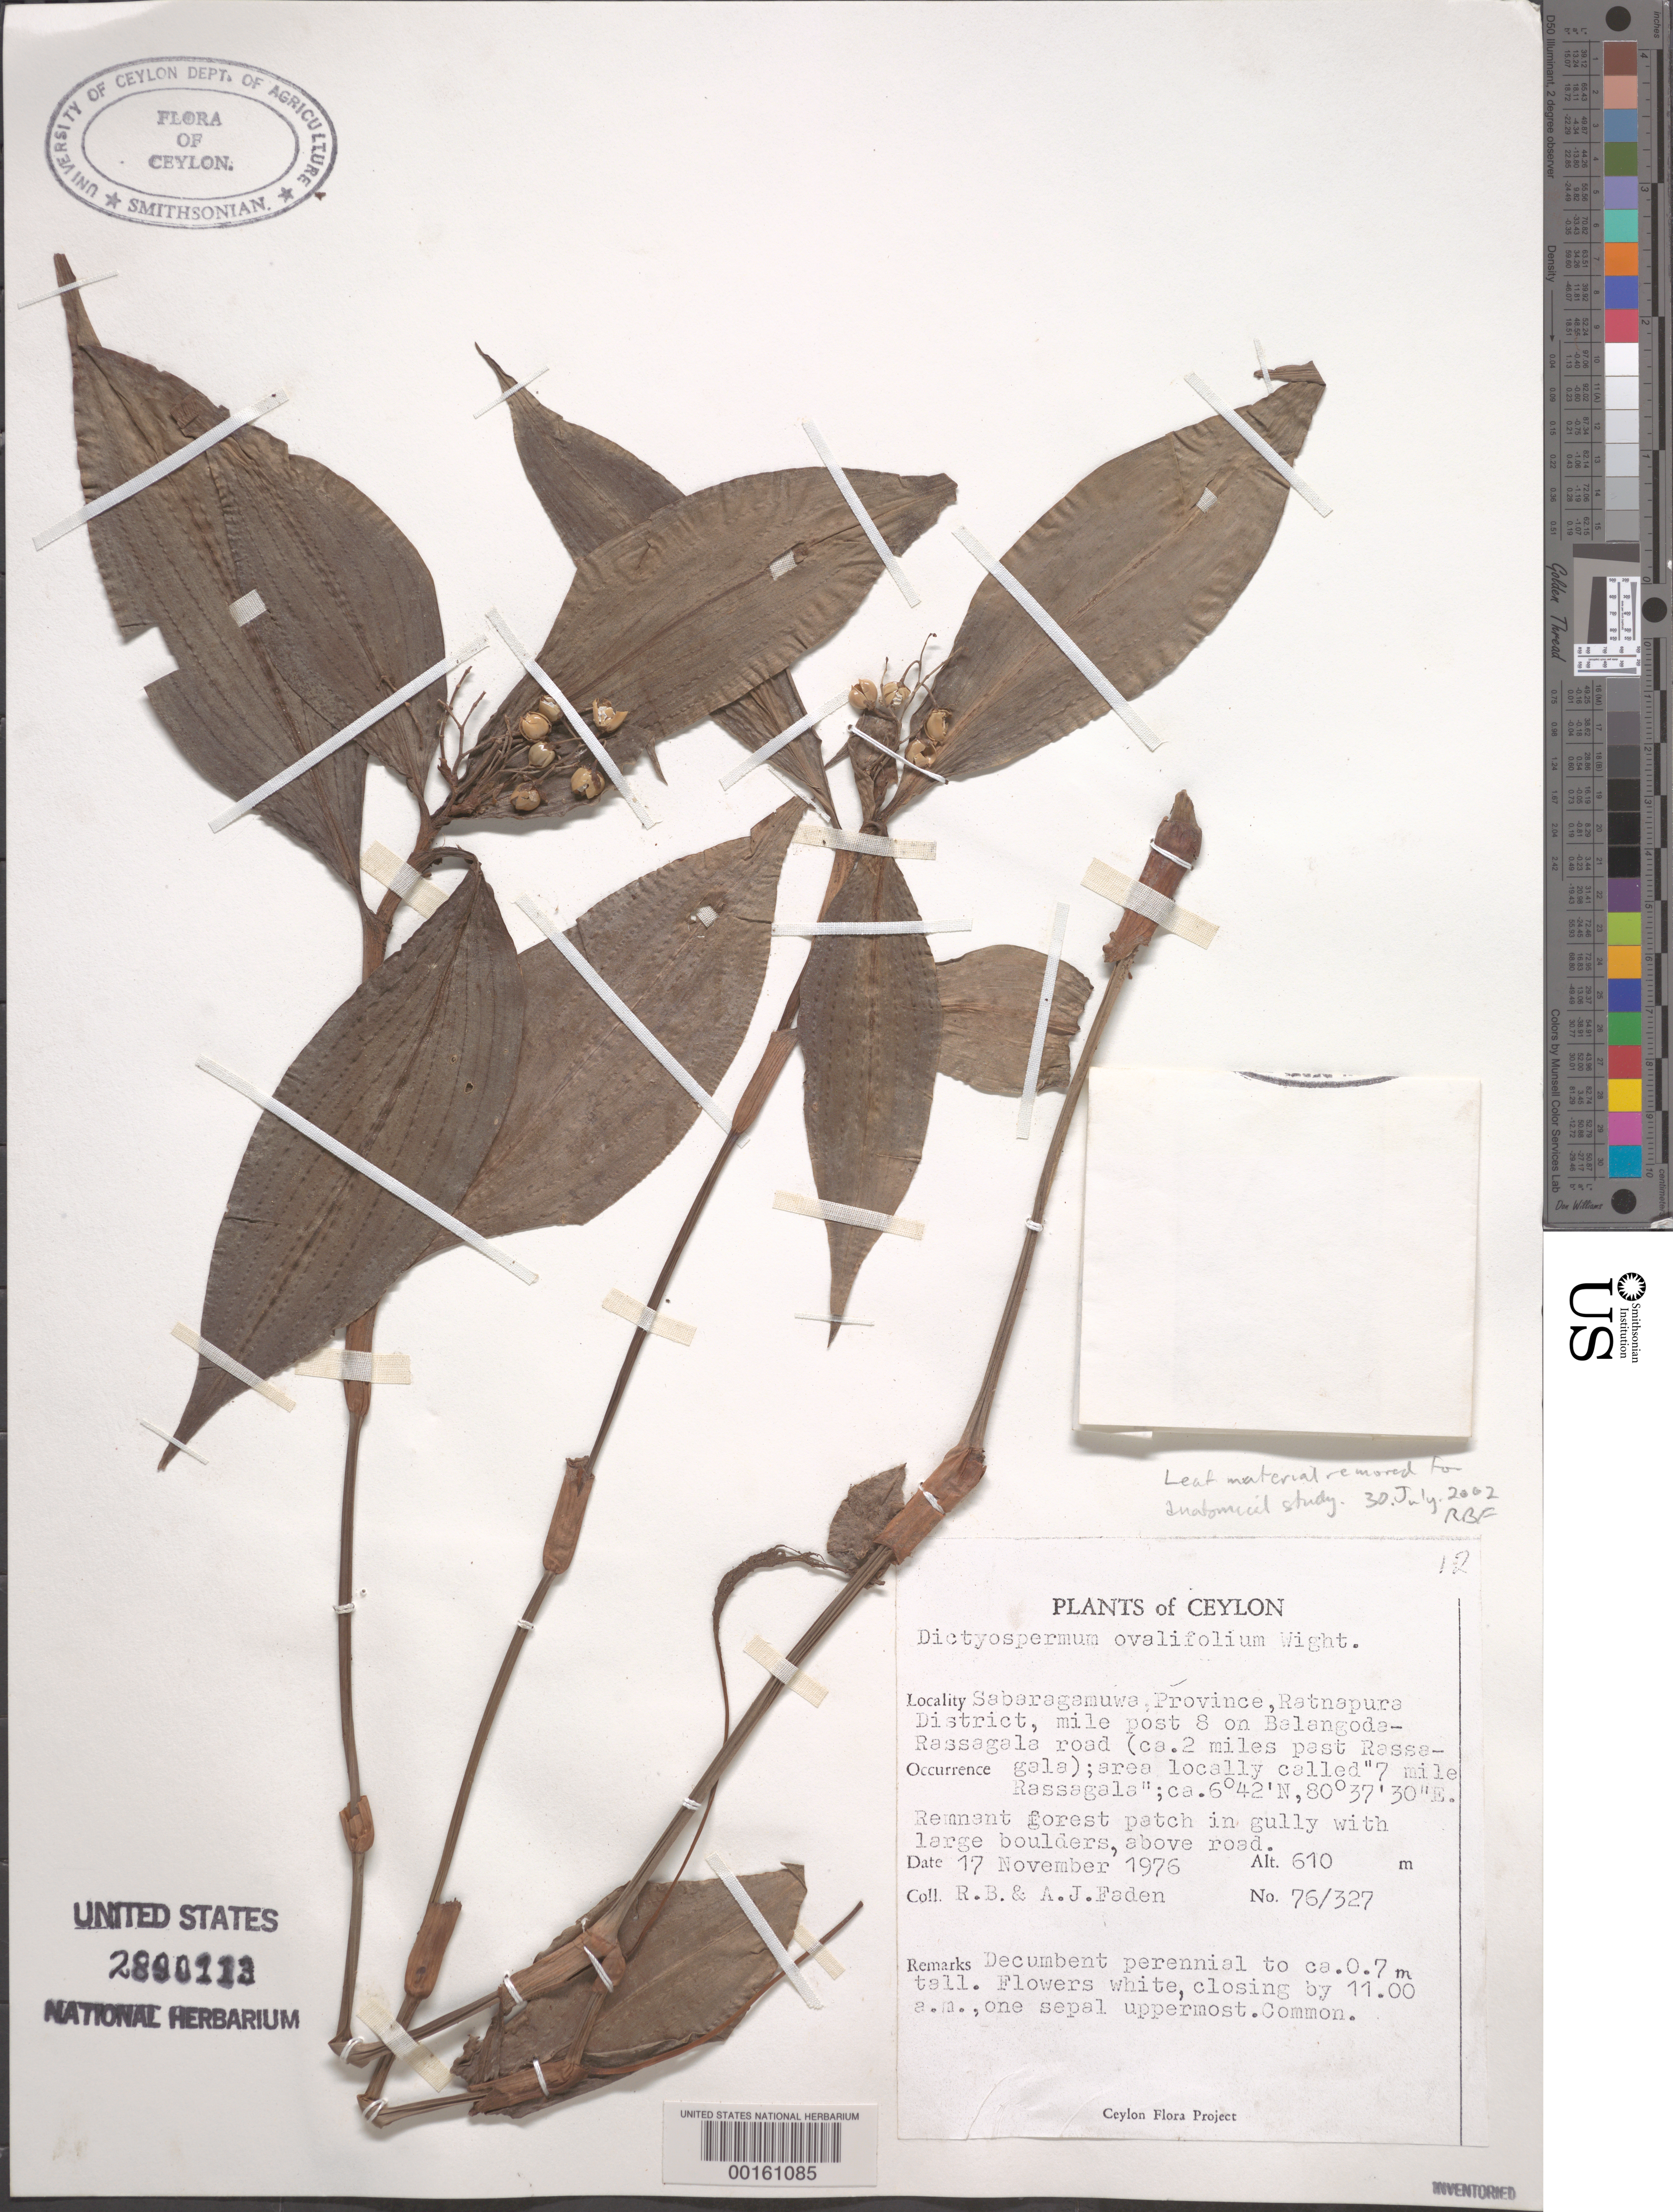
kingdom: Plantae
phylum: Tracheophyta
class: Liliopsida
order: Commelinales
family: Commelinaceae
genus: Dictyospermum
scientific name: Dictyospermum ovalifolium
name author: Wight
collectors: R. B. Faden & A. J. Faden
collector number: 76/327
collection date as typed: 17 Nov 1976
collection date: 1976-11-17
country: Sri Lanka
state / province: Sabaragamuwa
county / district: Ratnapura Dist.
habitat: Remnant forest patch, in gully with large boulders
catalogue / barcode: US 2890113